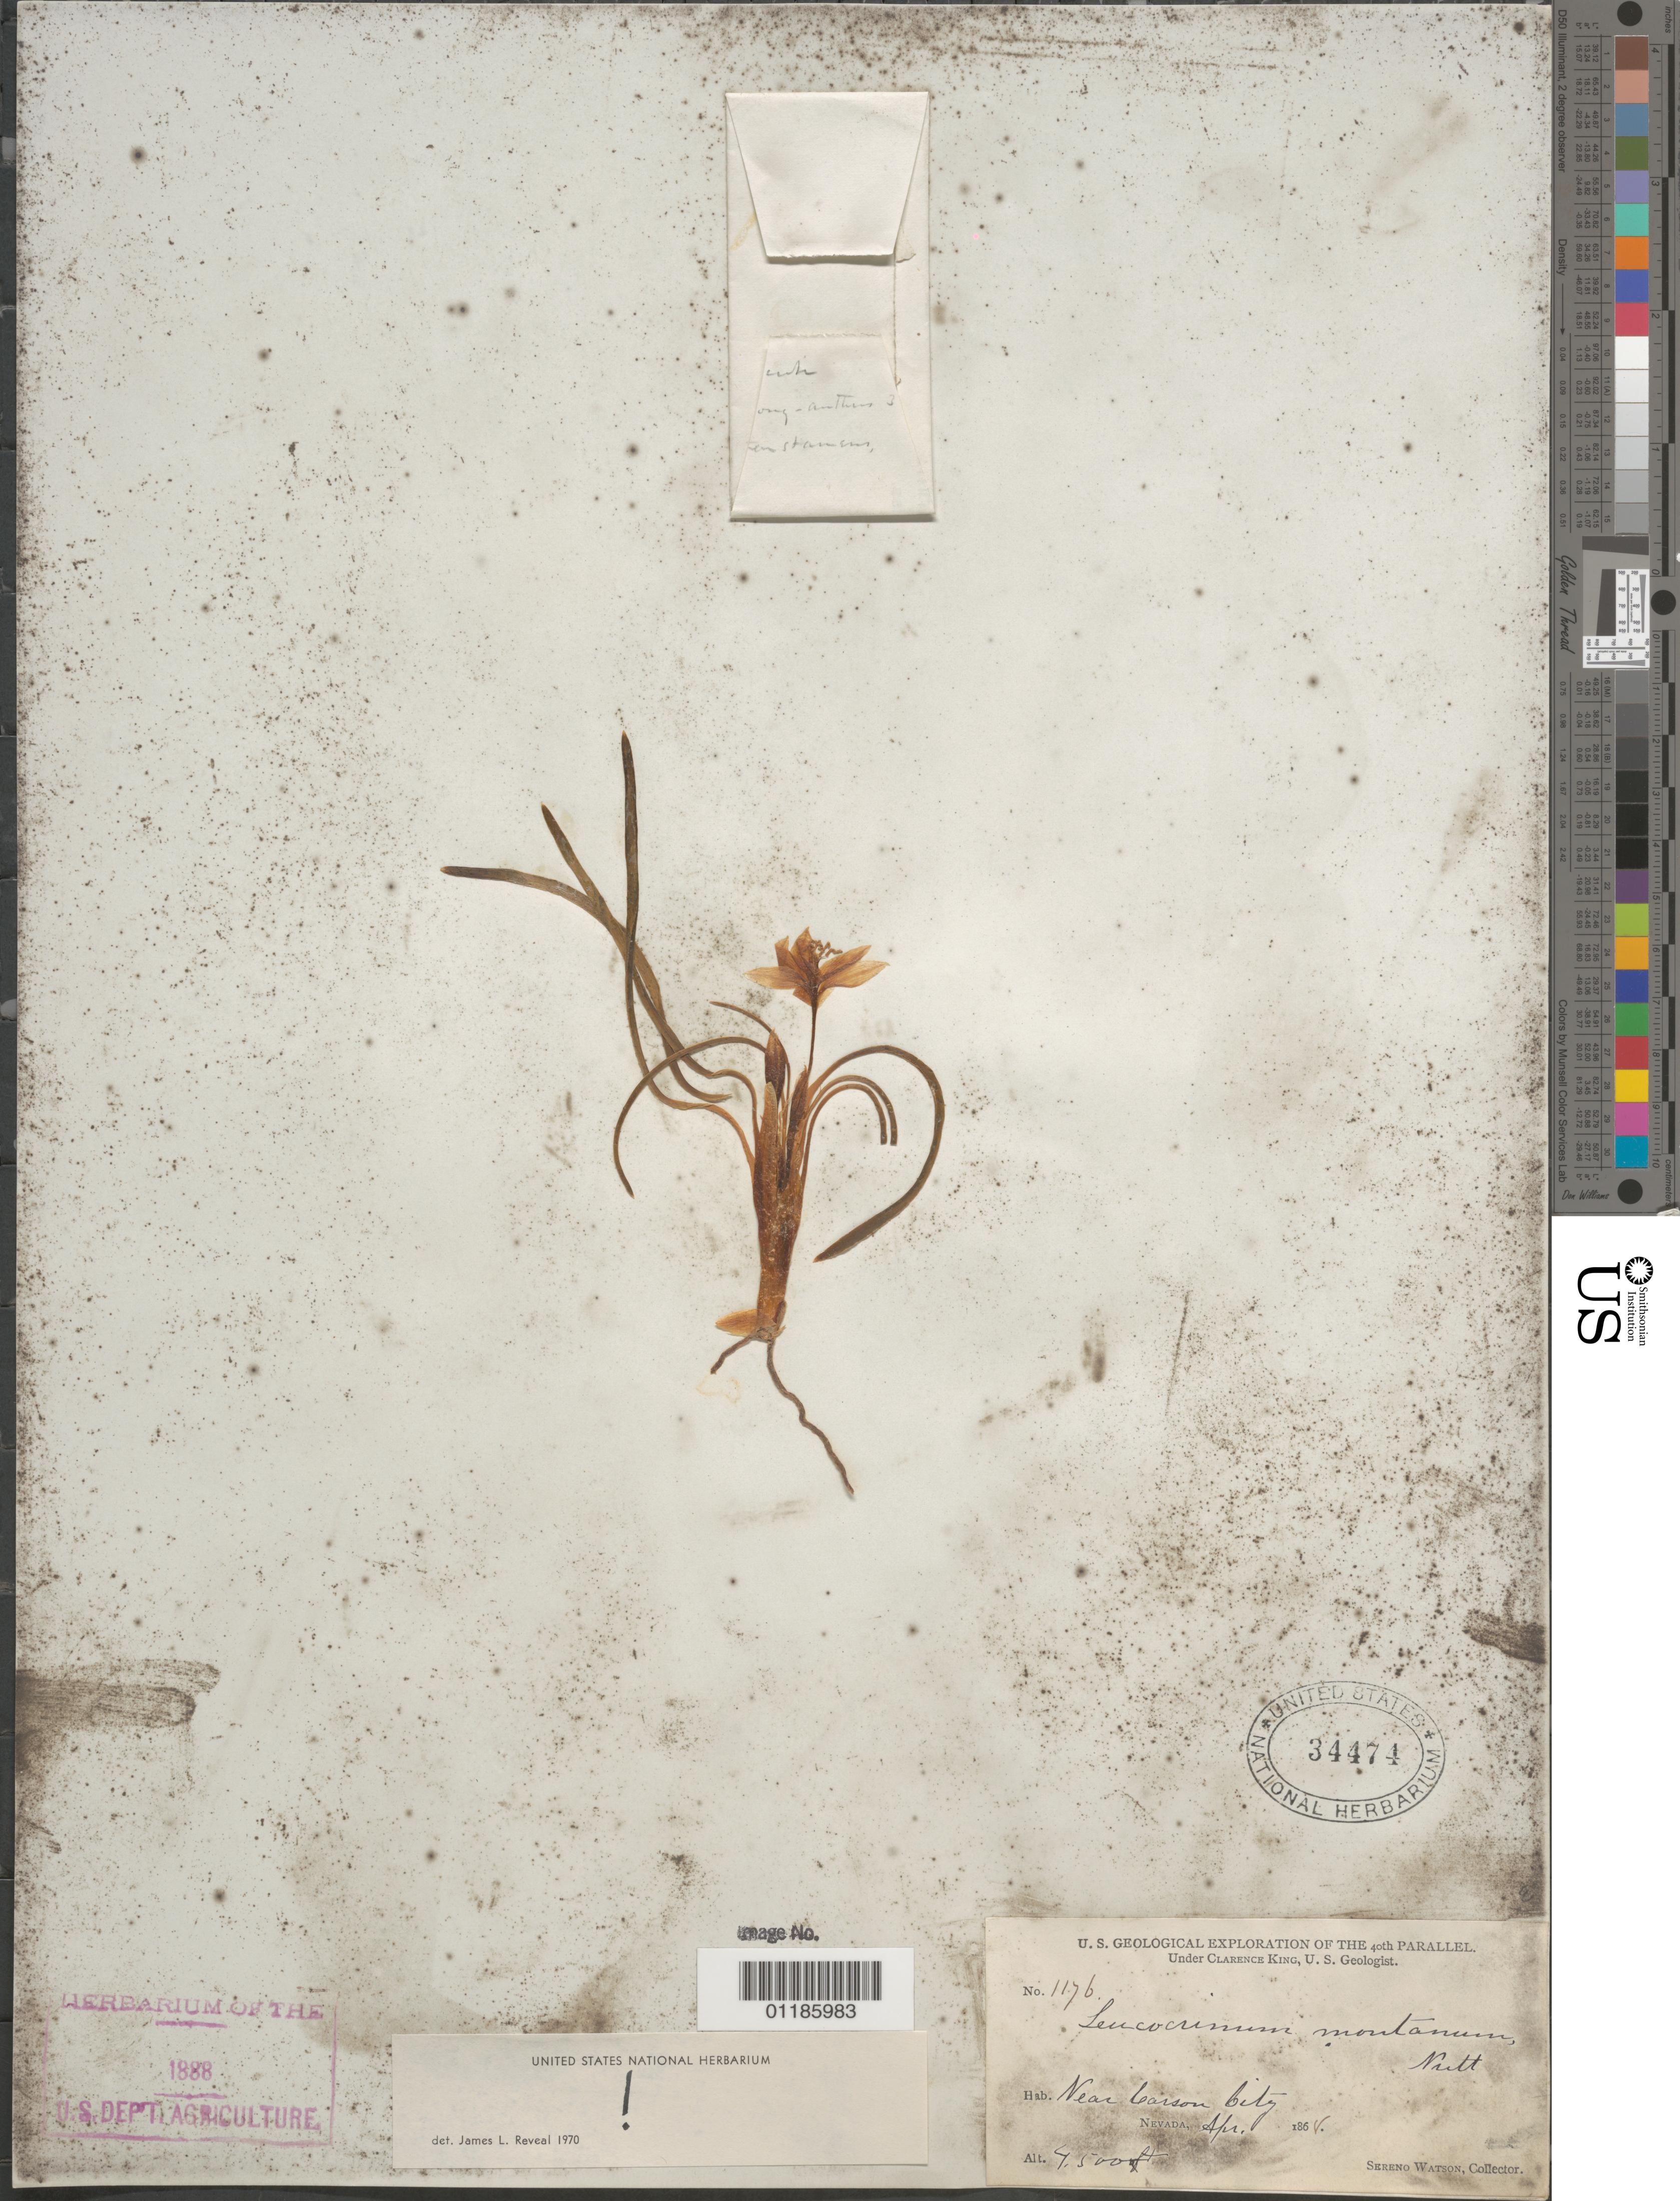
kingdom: Plantae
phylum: Tracheophyta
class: Liliopsida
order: Asparagales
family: Asparagaceae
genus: Leucocrinum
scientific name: Leucocrinum montanum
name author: Nutt.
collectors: S. Watson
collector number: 1176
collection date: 1868-04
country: United States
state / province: Nevada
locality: Near Carson City.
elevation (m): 1372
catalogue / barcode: US 34474